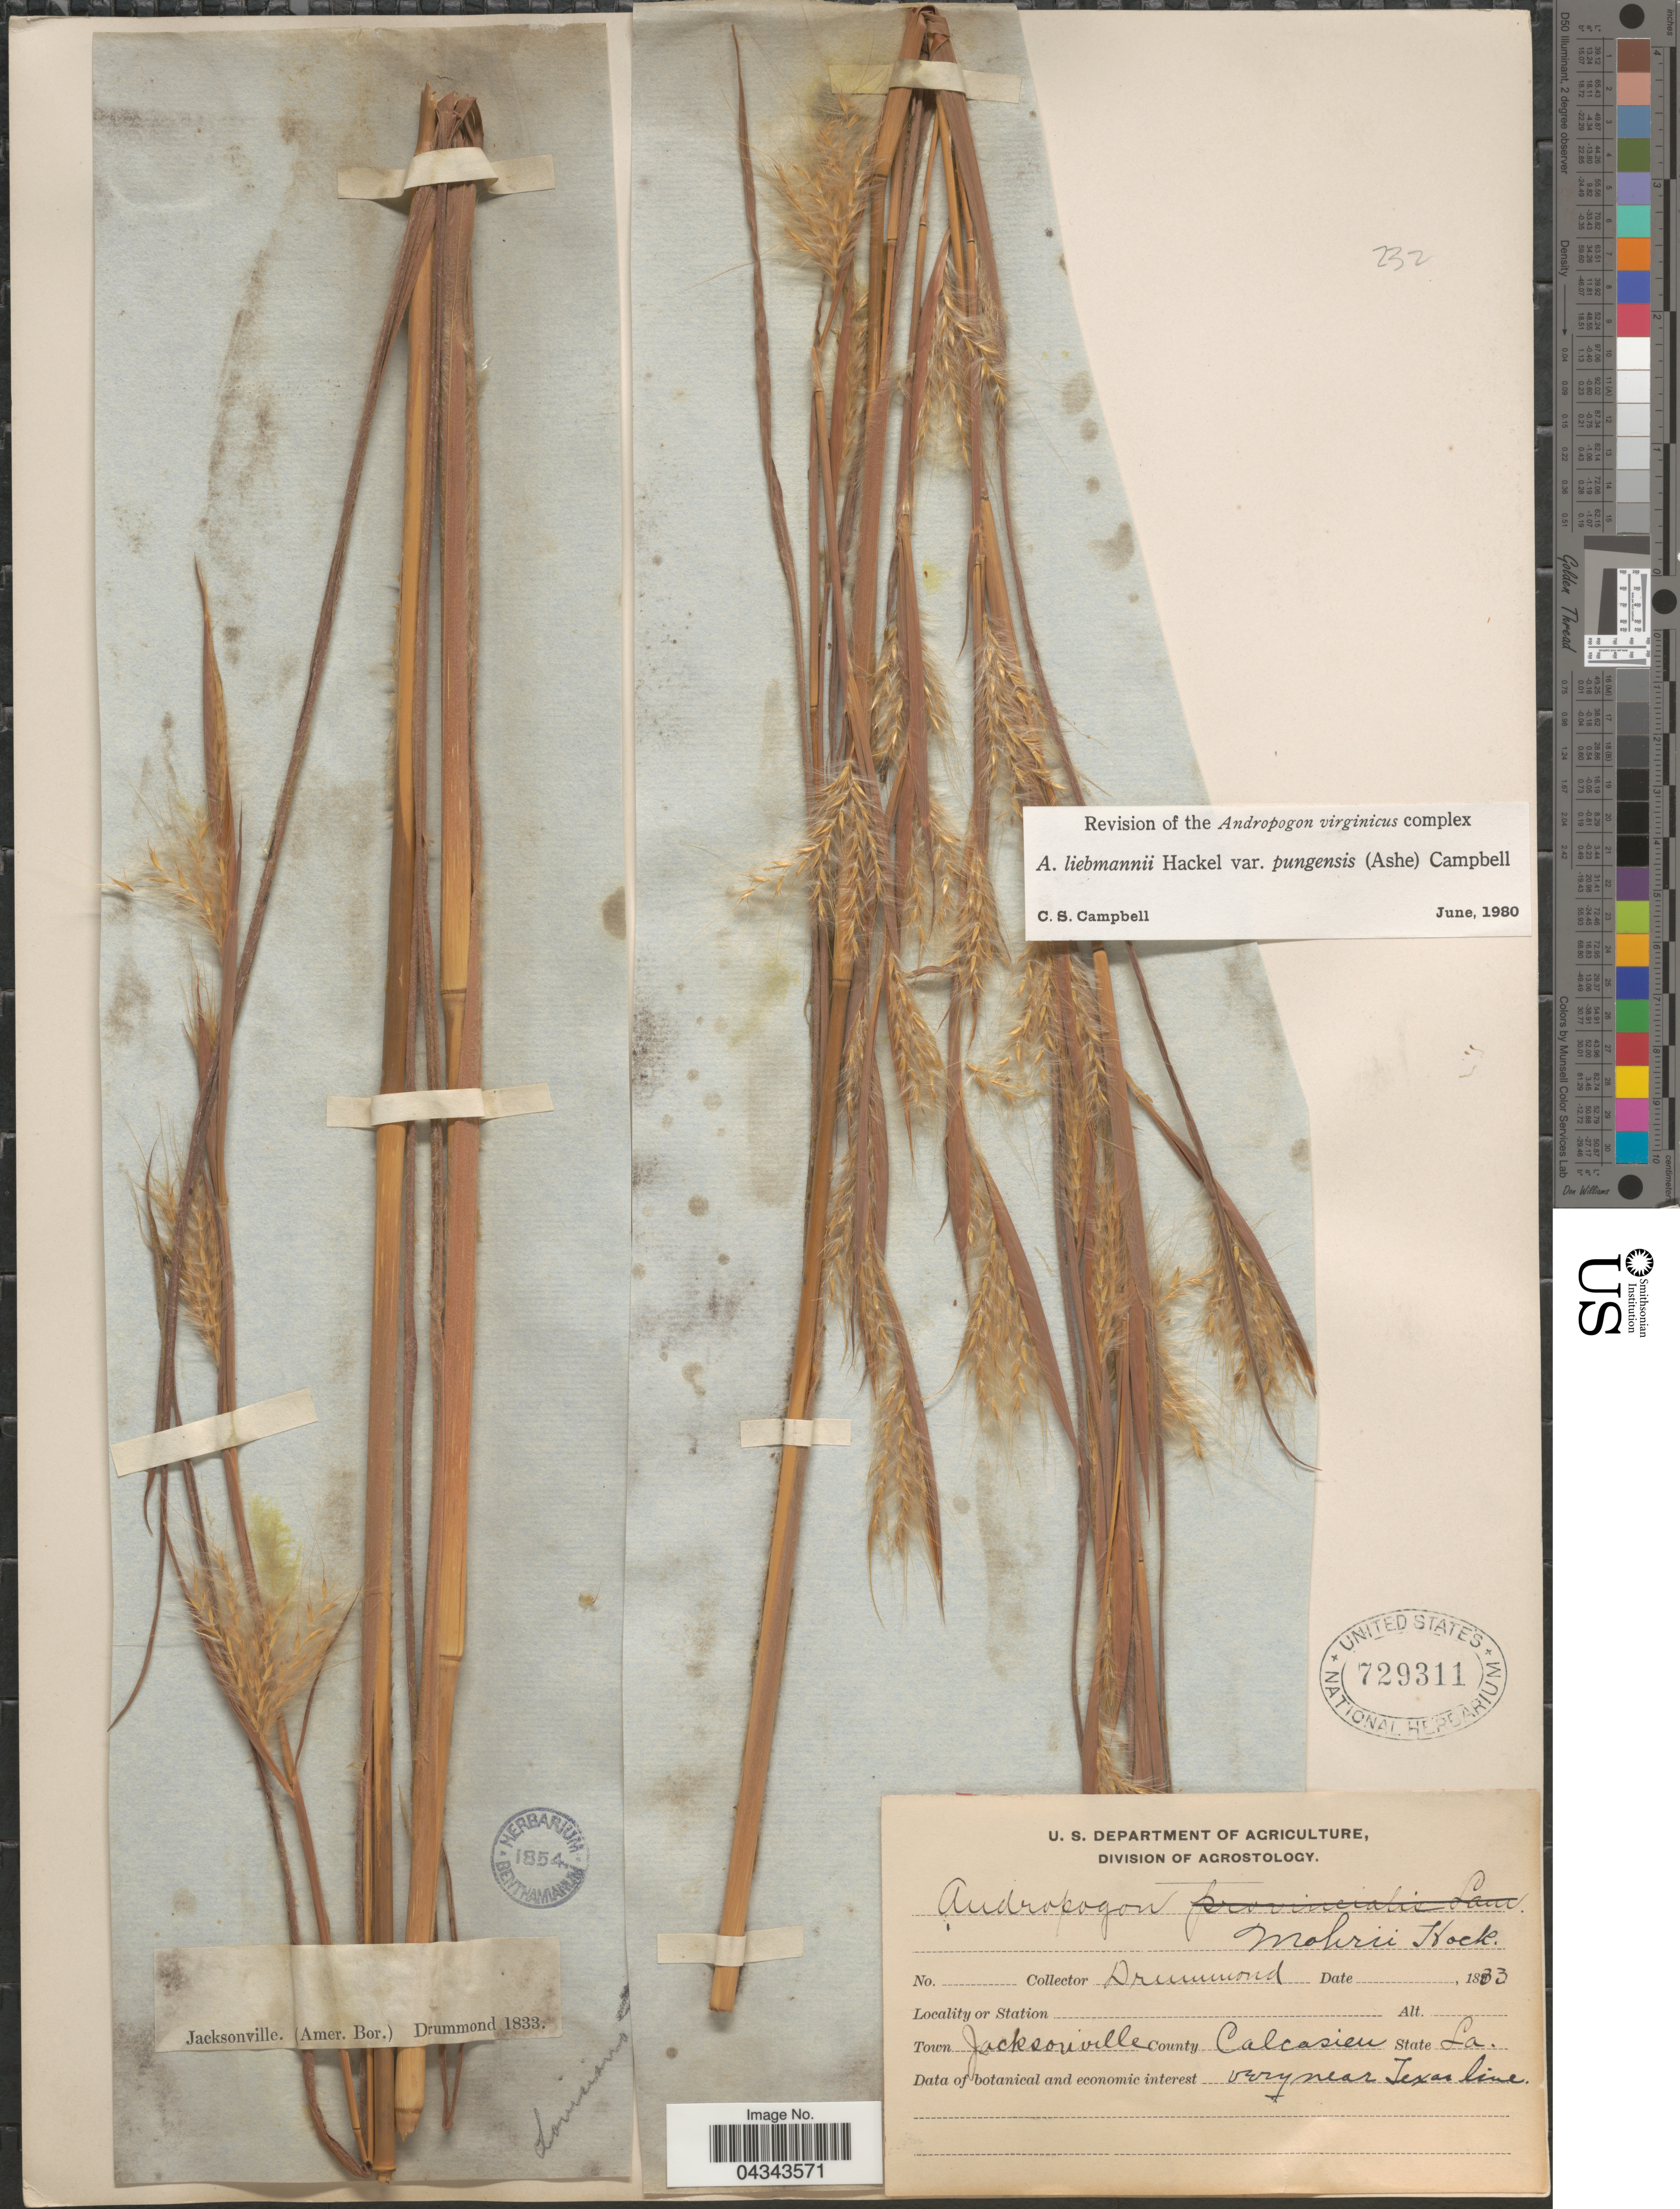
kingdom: Plantae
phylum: Tracheophyta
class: Liliopsida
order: Poales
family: Poaceae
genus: Andropogon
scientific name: Andropogon liebmannii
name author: Hack.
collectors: -. Drummond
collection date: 1833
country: United States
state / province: Louisiana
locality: Town Jacksonville. County Calcasieu. Very near Texas line.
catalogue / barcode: US 729311